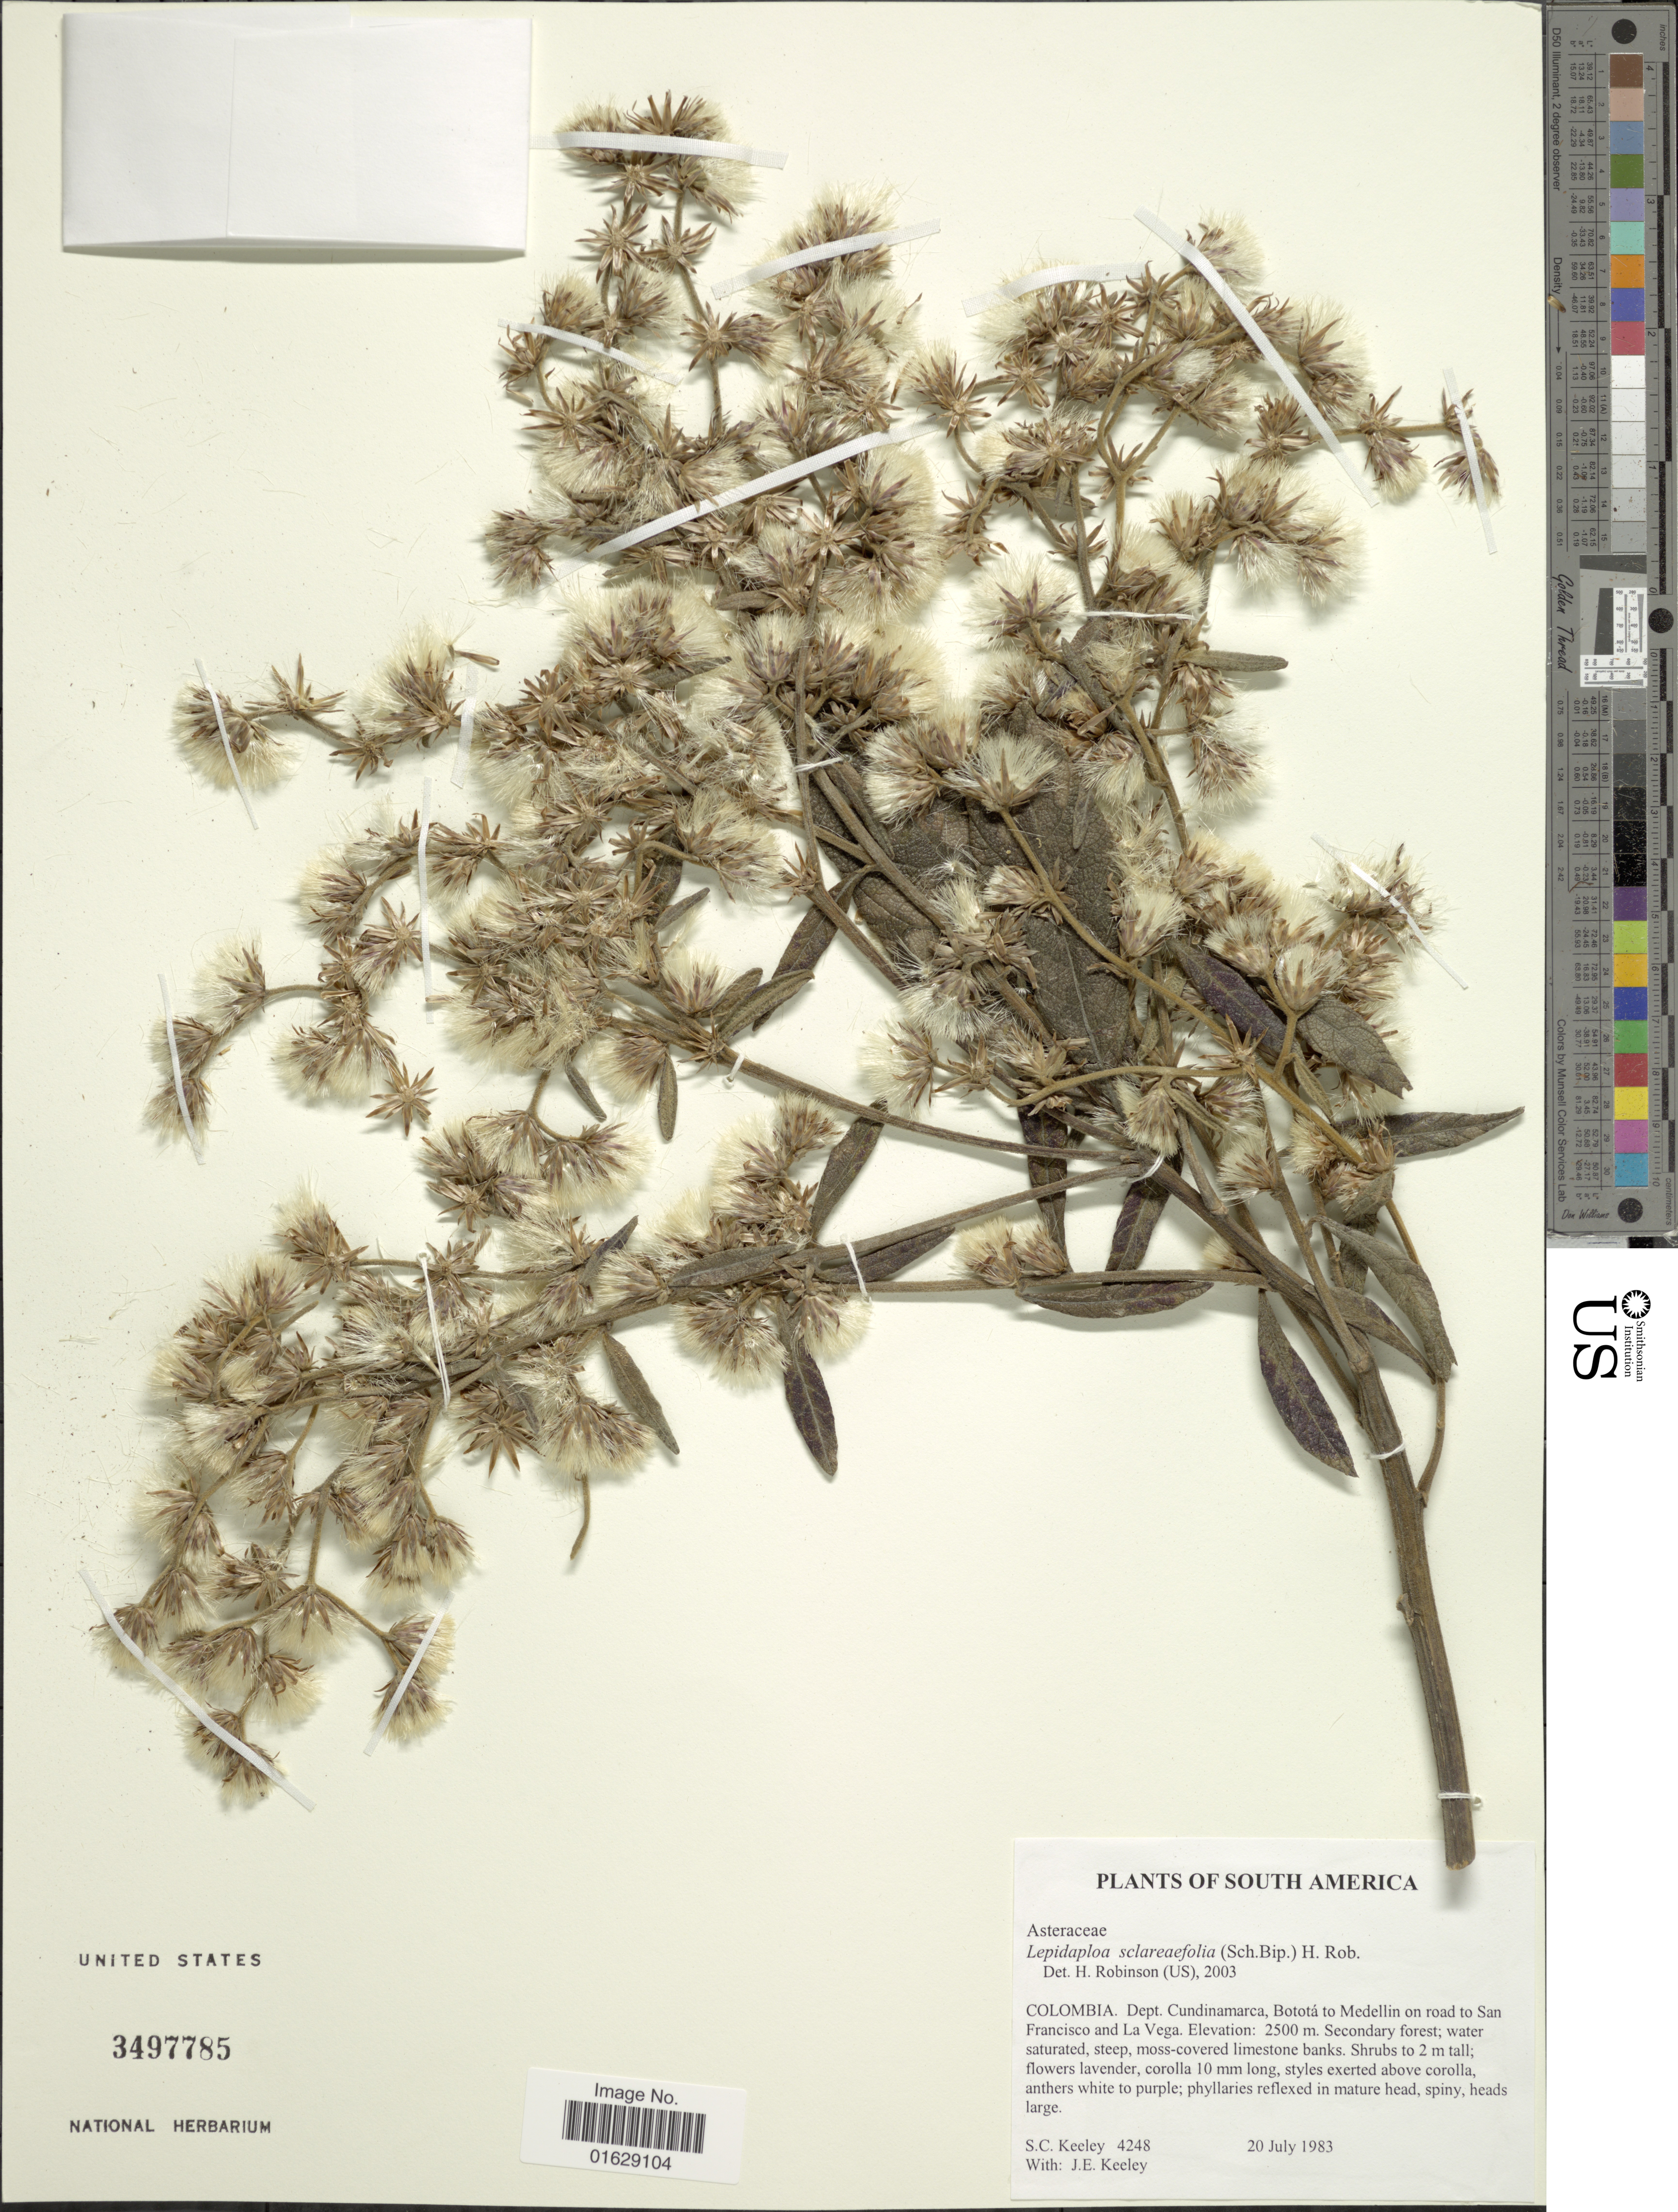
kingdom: Plantae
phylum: Tracheophyta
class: Magnoliopsida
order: Asterales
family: Asteraceae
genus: Lepidaploa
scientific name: Lepidaploa sclareaefolia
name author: (Sch. Bip.) H. Rob.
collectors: S. C. Keeley & J. E. Keeley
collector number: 4248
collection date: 1983-07-20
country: Colombia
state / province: Cundinamarca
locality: Botota to Medellin on road to San Francisco and La Vega.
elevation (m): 2500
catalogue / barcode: US 3497785